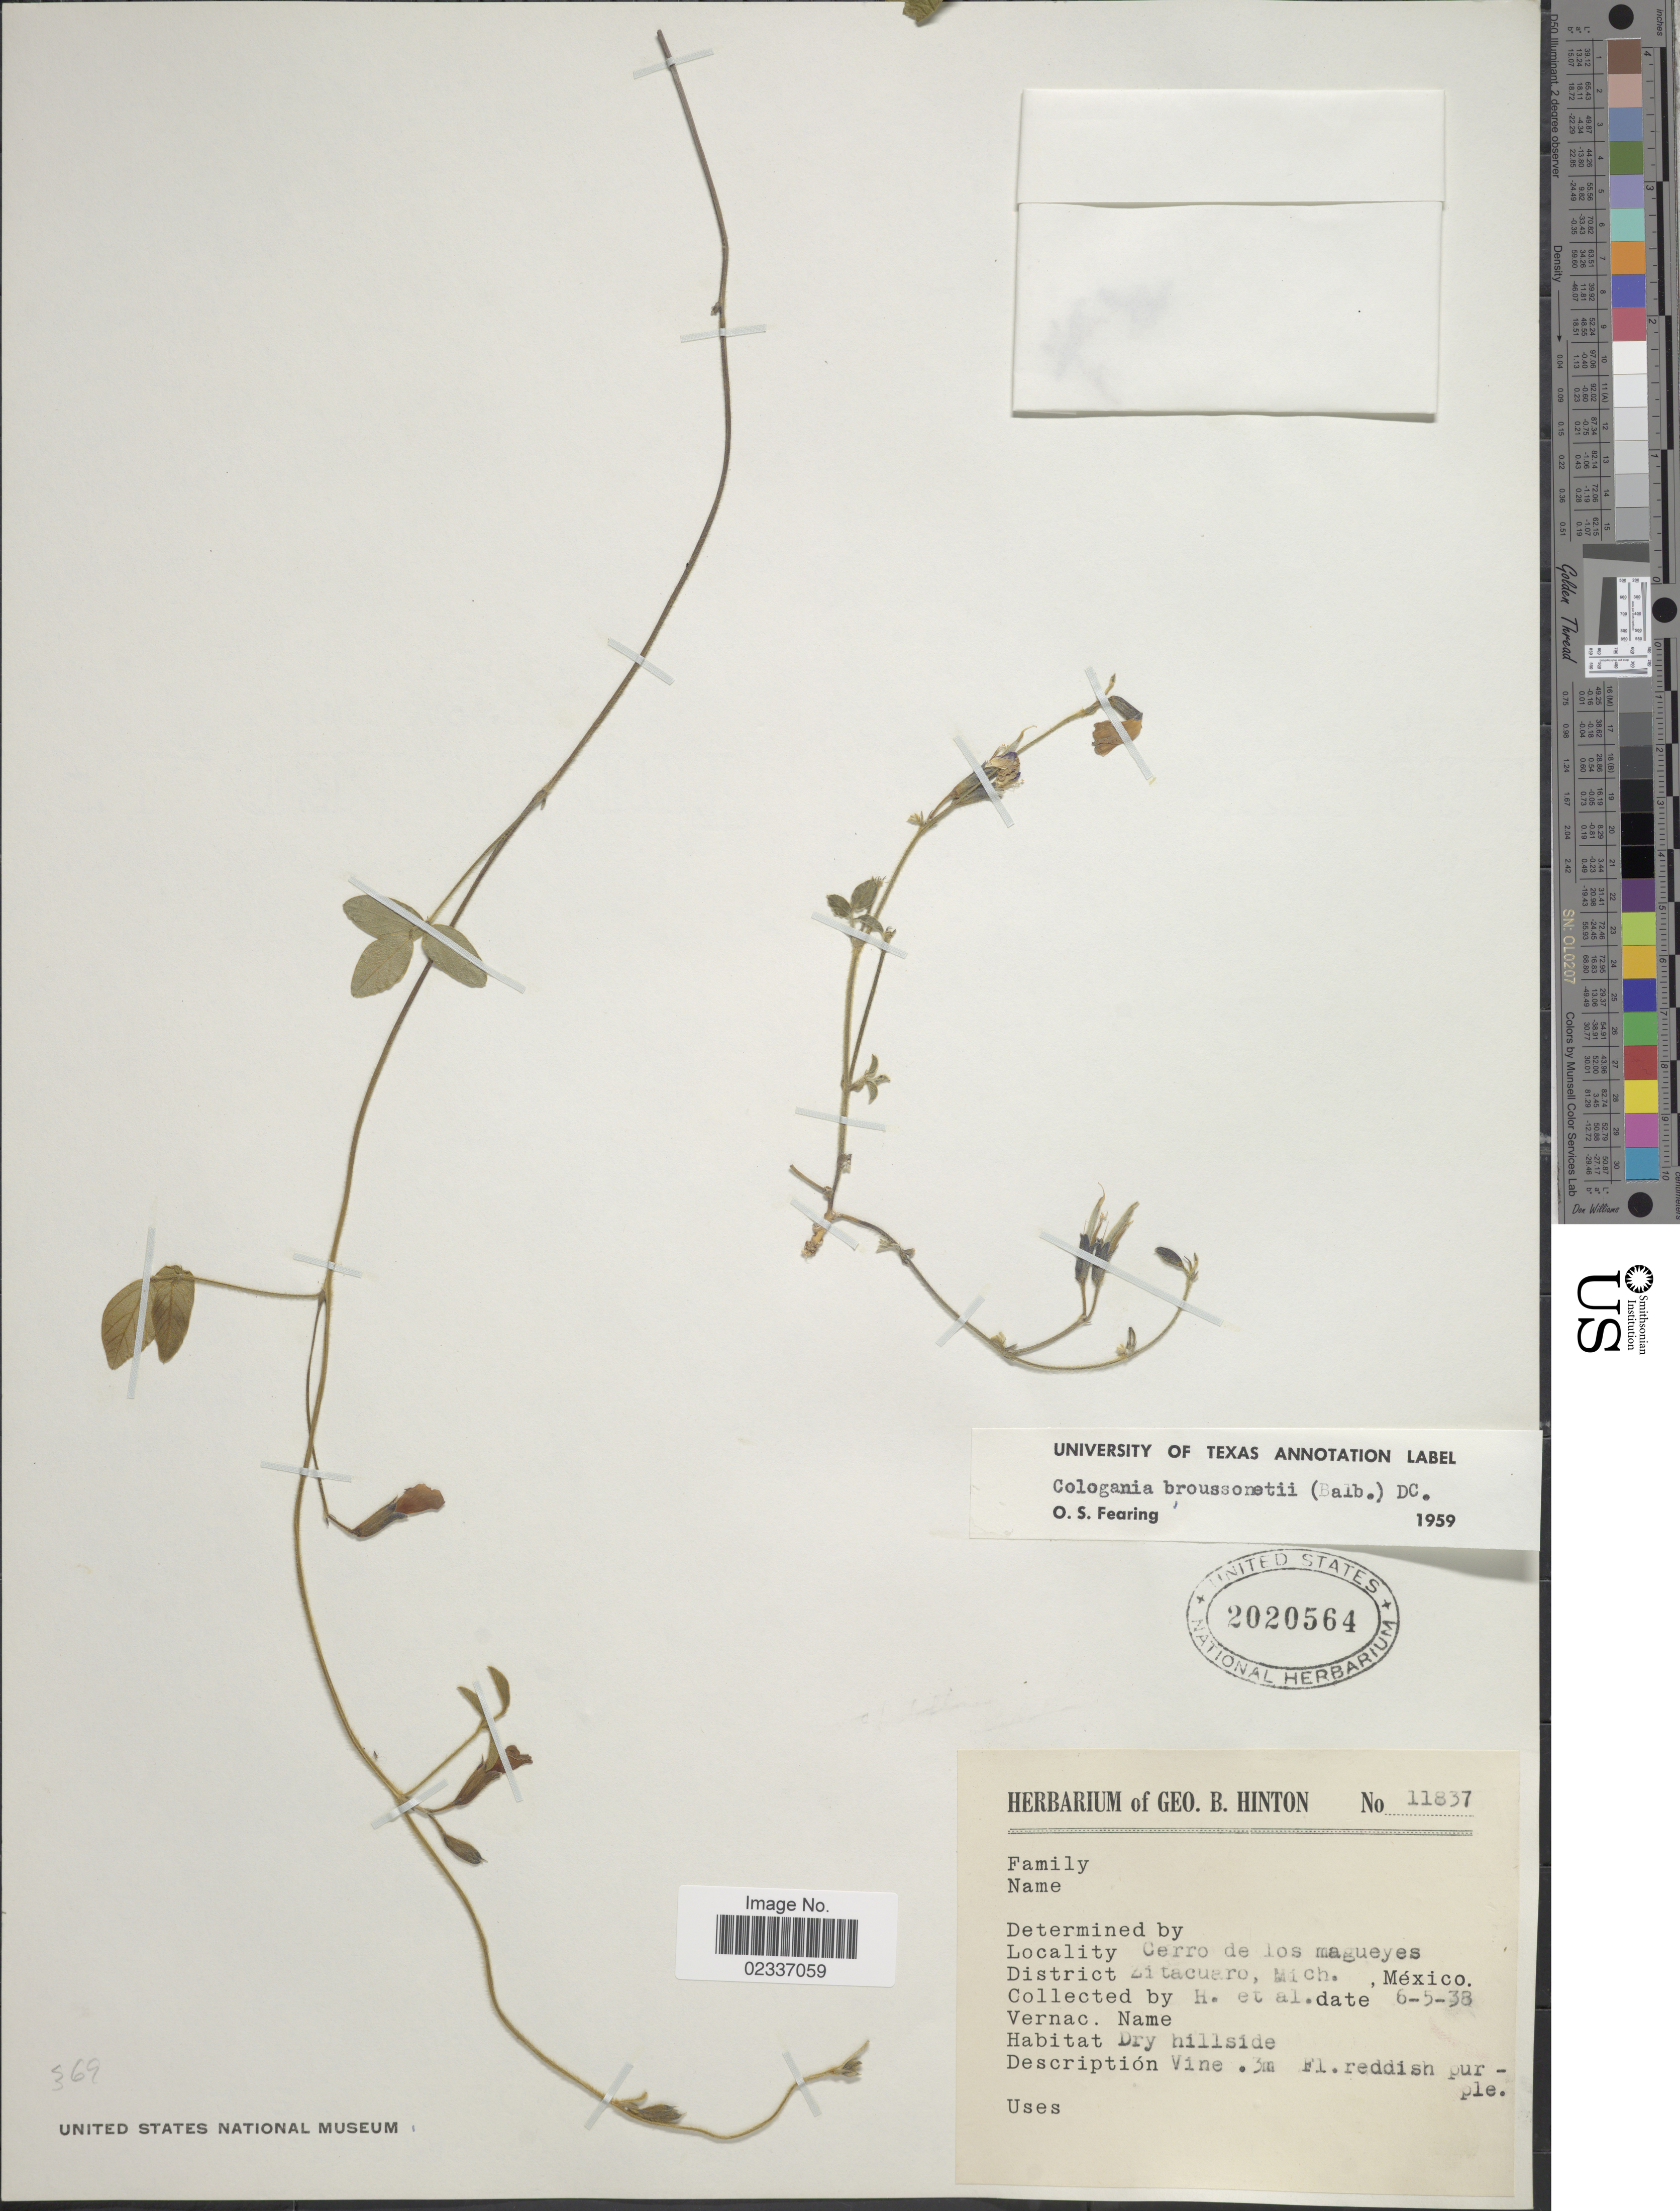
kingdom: Plantae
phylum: Tracheophyta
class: Magnoliopsida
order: Fabales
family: Fabaceae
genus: Cologania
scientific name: Cologania broussonetii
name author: (Balb.) DC.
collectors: G. B. Hinton & et al.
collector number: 11237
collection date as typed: Transcribed d/m/y: 5/6/38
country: Mexico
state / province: Michoacán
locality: Cerro de los magueyes. District Zitacuaro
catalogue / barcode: US 2020564